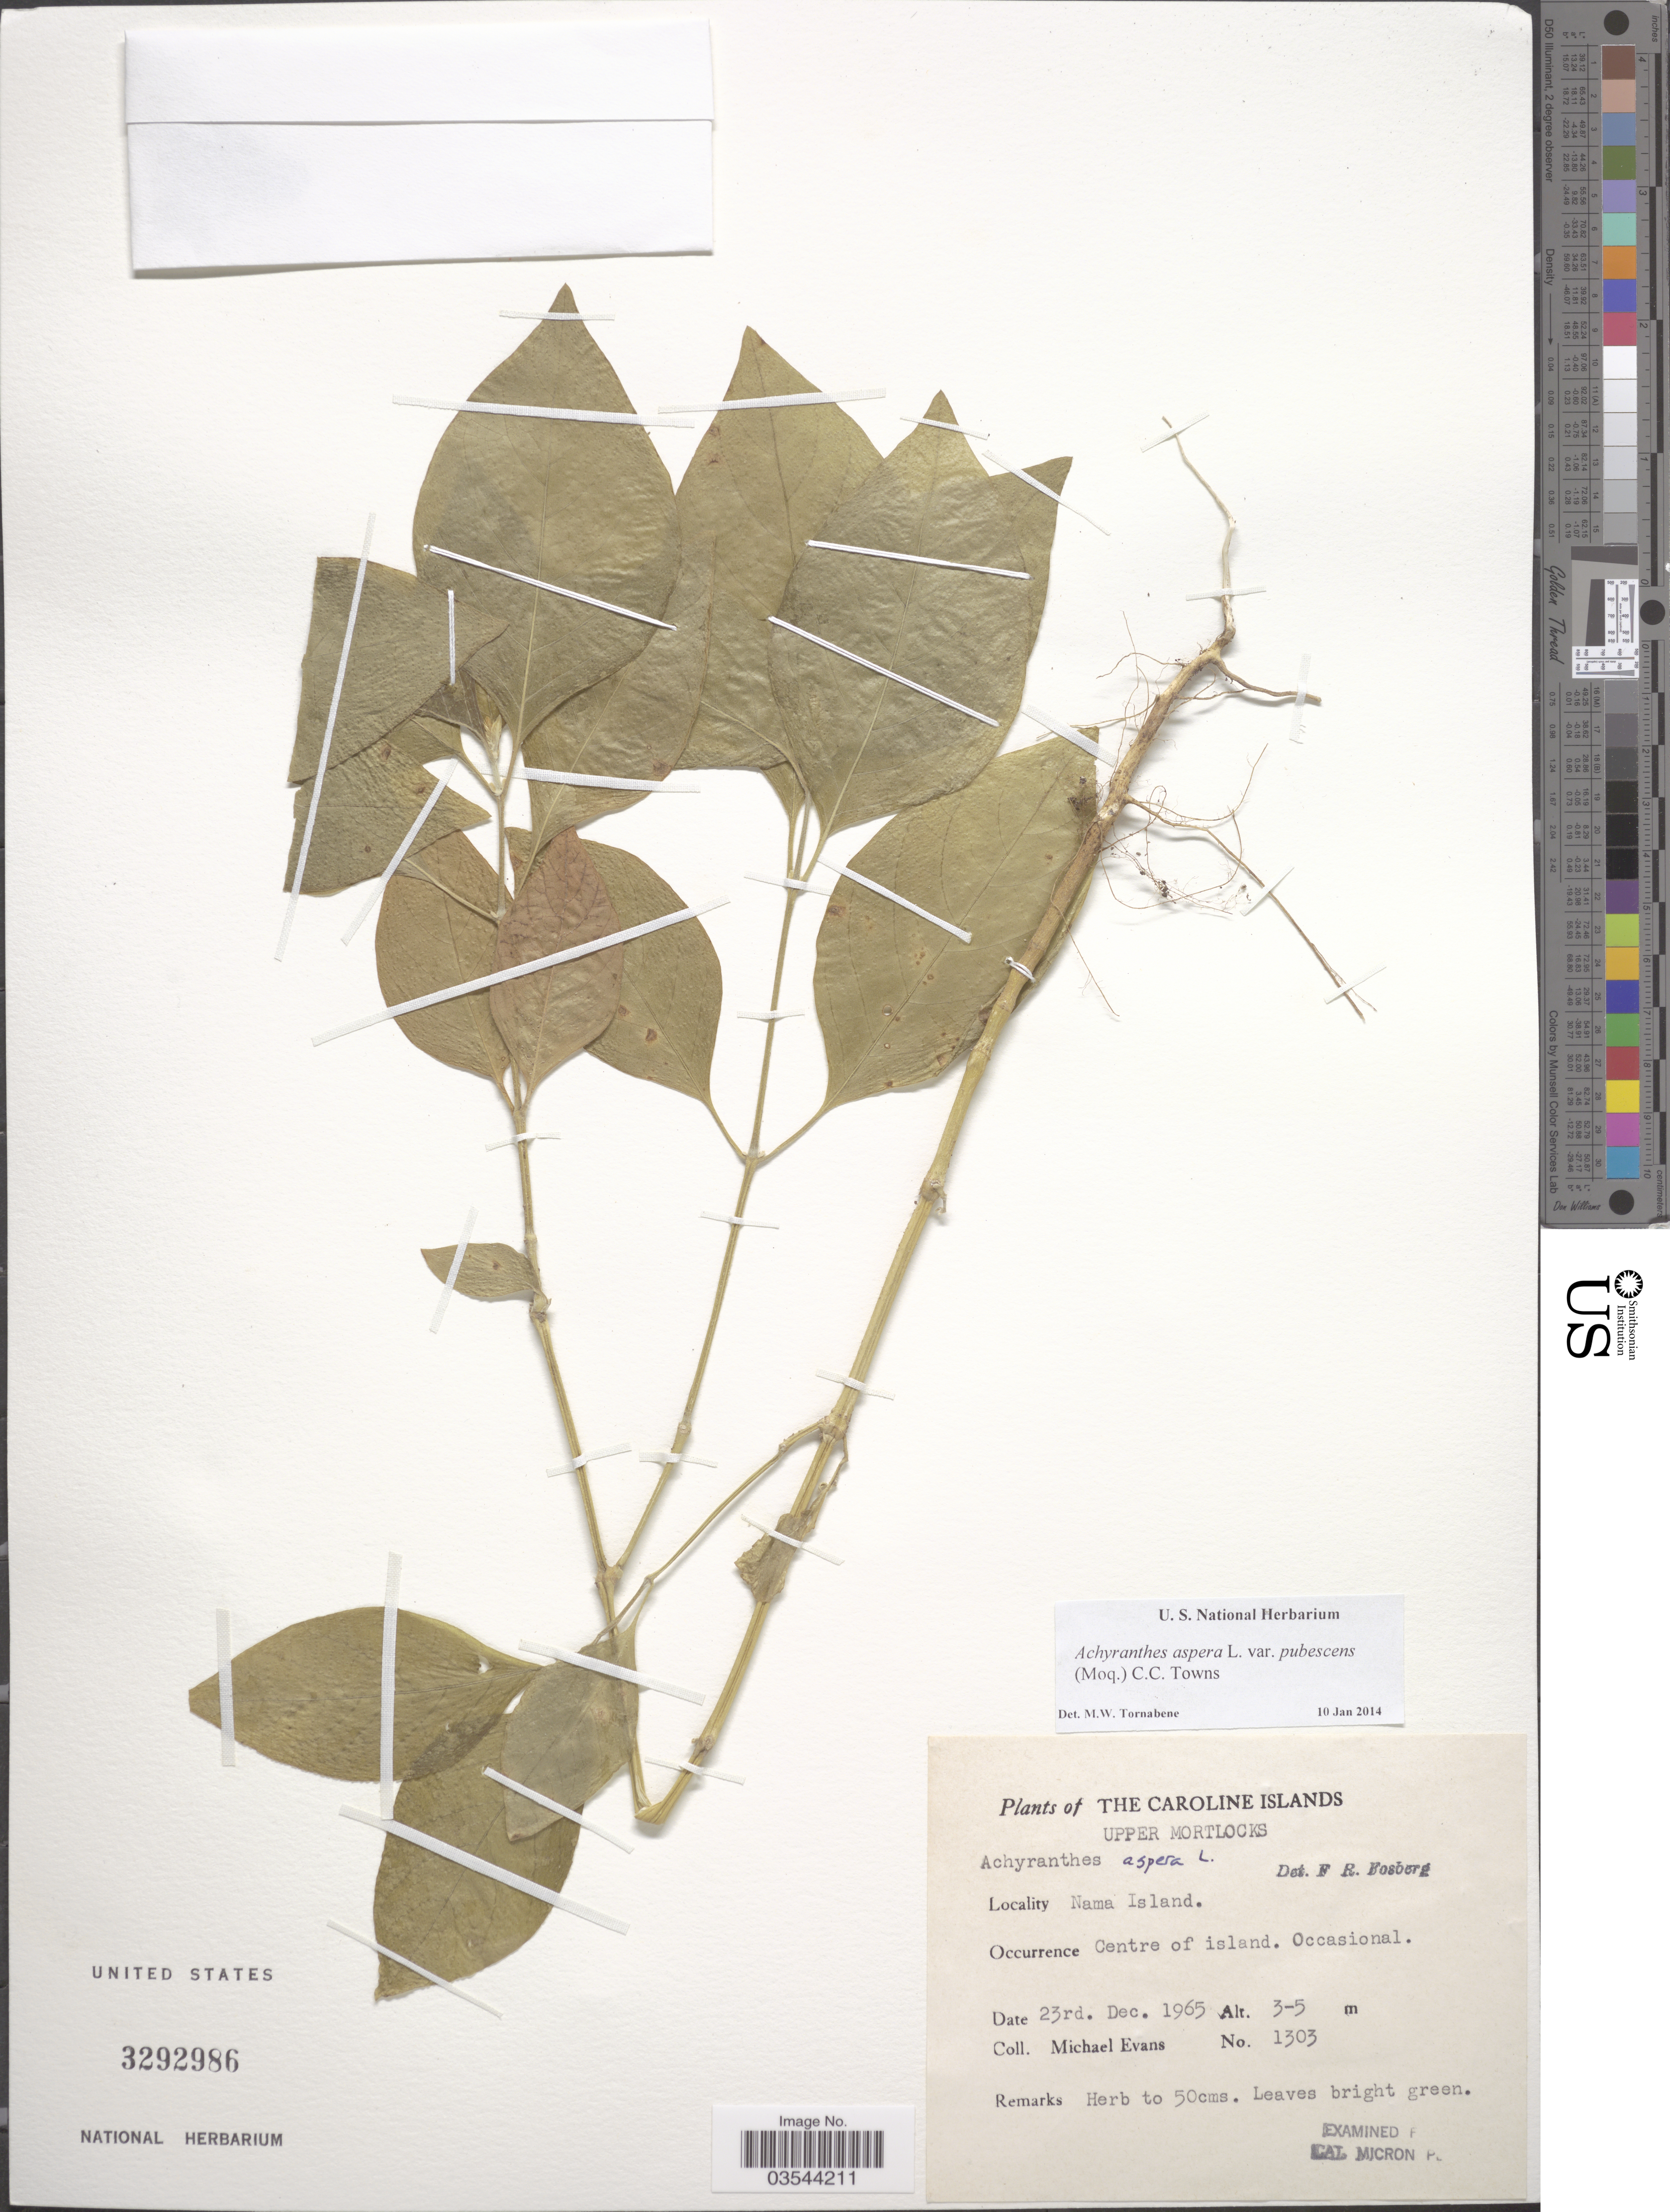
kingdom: Plantae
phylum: Tracheophyta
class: Magnoliopsida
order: Caryophyllales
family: Amaranthaceae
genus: Achyranthes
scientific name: Achyranthes aspera var. pubescens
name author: (Moq.) M. Gómez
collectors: M. Evans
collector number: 1303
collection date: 1965-12-23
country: Micronesia, Federated States of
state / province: Truk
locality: The Caroline Islands. Upper Mortlocks. Nama Island. Centre of island.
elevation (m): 3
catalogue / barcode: US 3292986